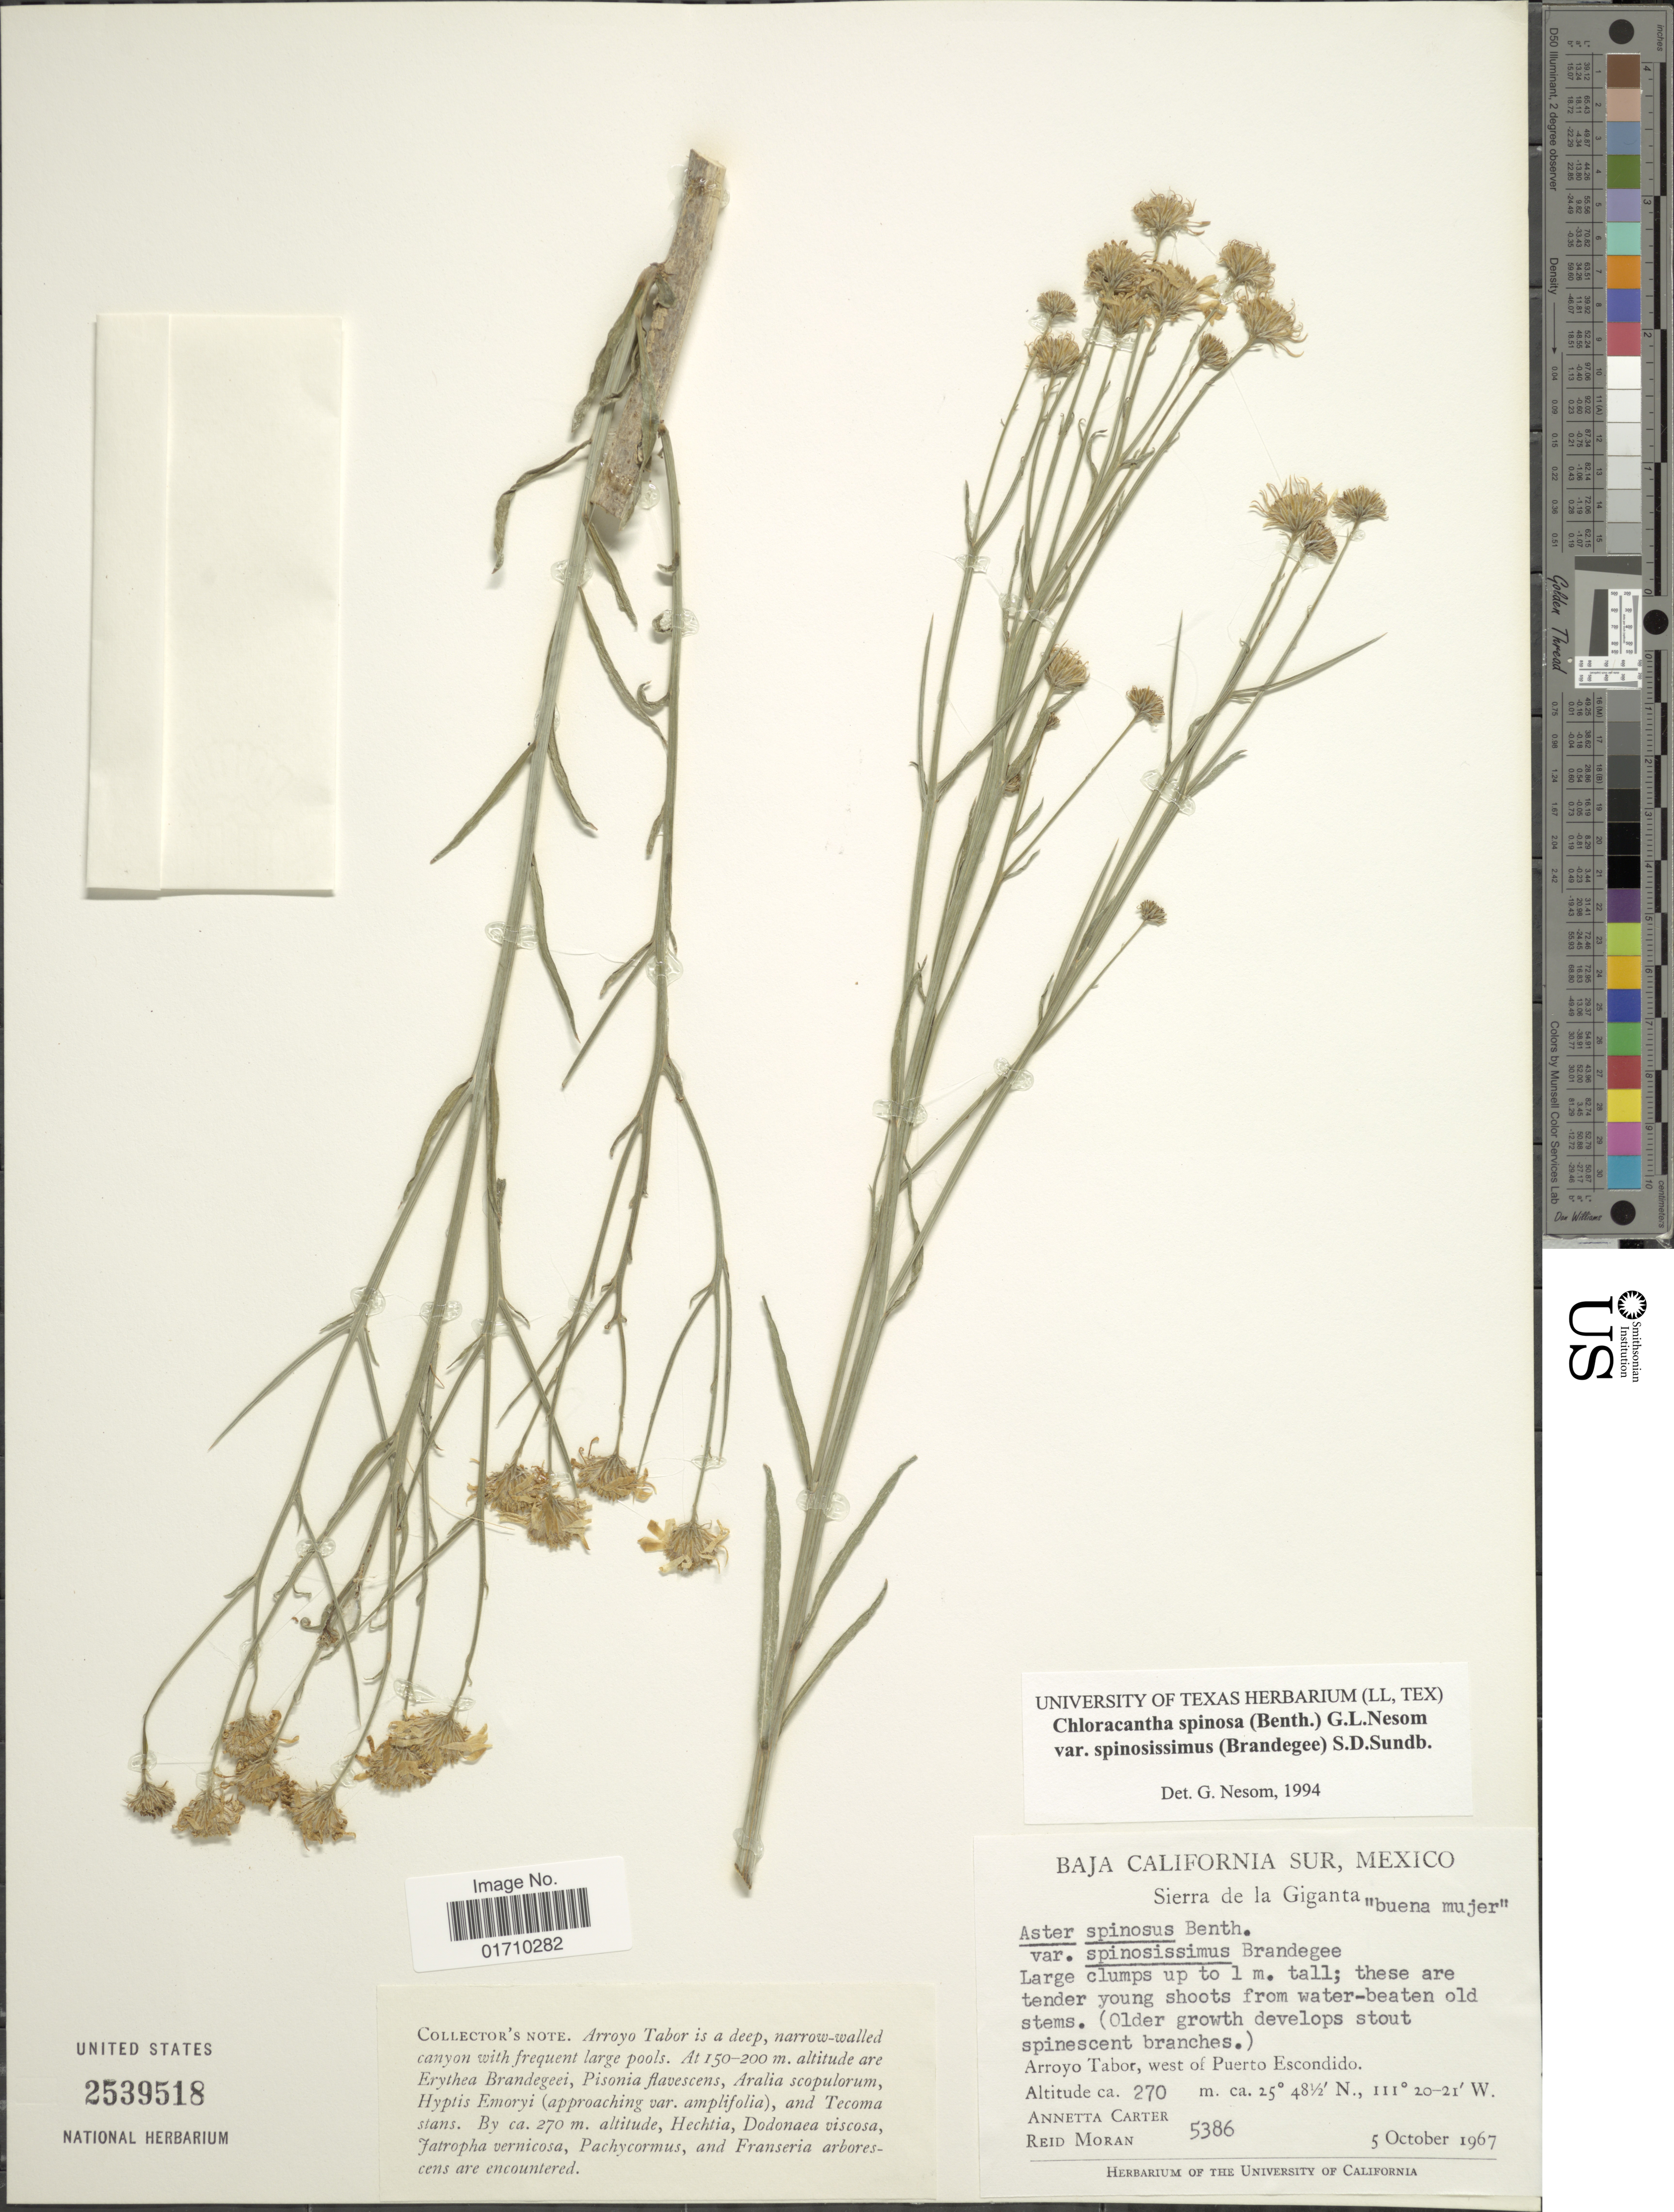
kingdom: Plantae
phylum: Tracheophyta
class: Magnoliopsida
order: Asterales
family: Asteraceae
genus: Chloracantha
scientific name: Chloracantha spinosa var. spinosissima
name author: (Brandegee) S.D. Sundb.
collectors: A. Carter & R. V. Moran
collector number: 5386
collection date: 1967-10-05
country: Mexico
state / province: Baja California Sur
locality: Sierra de la Giganta 'buena mujer'. Arroyo Tabor, west of Puerto Escondido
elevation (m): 270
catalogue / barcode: US 2539518